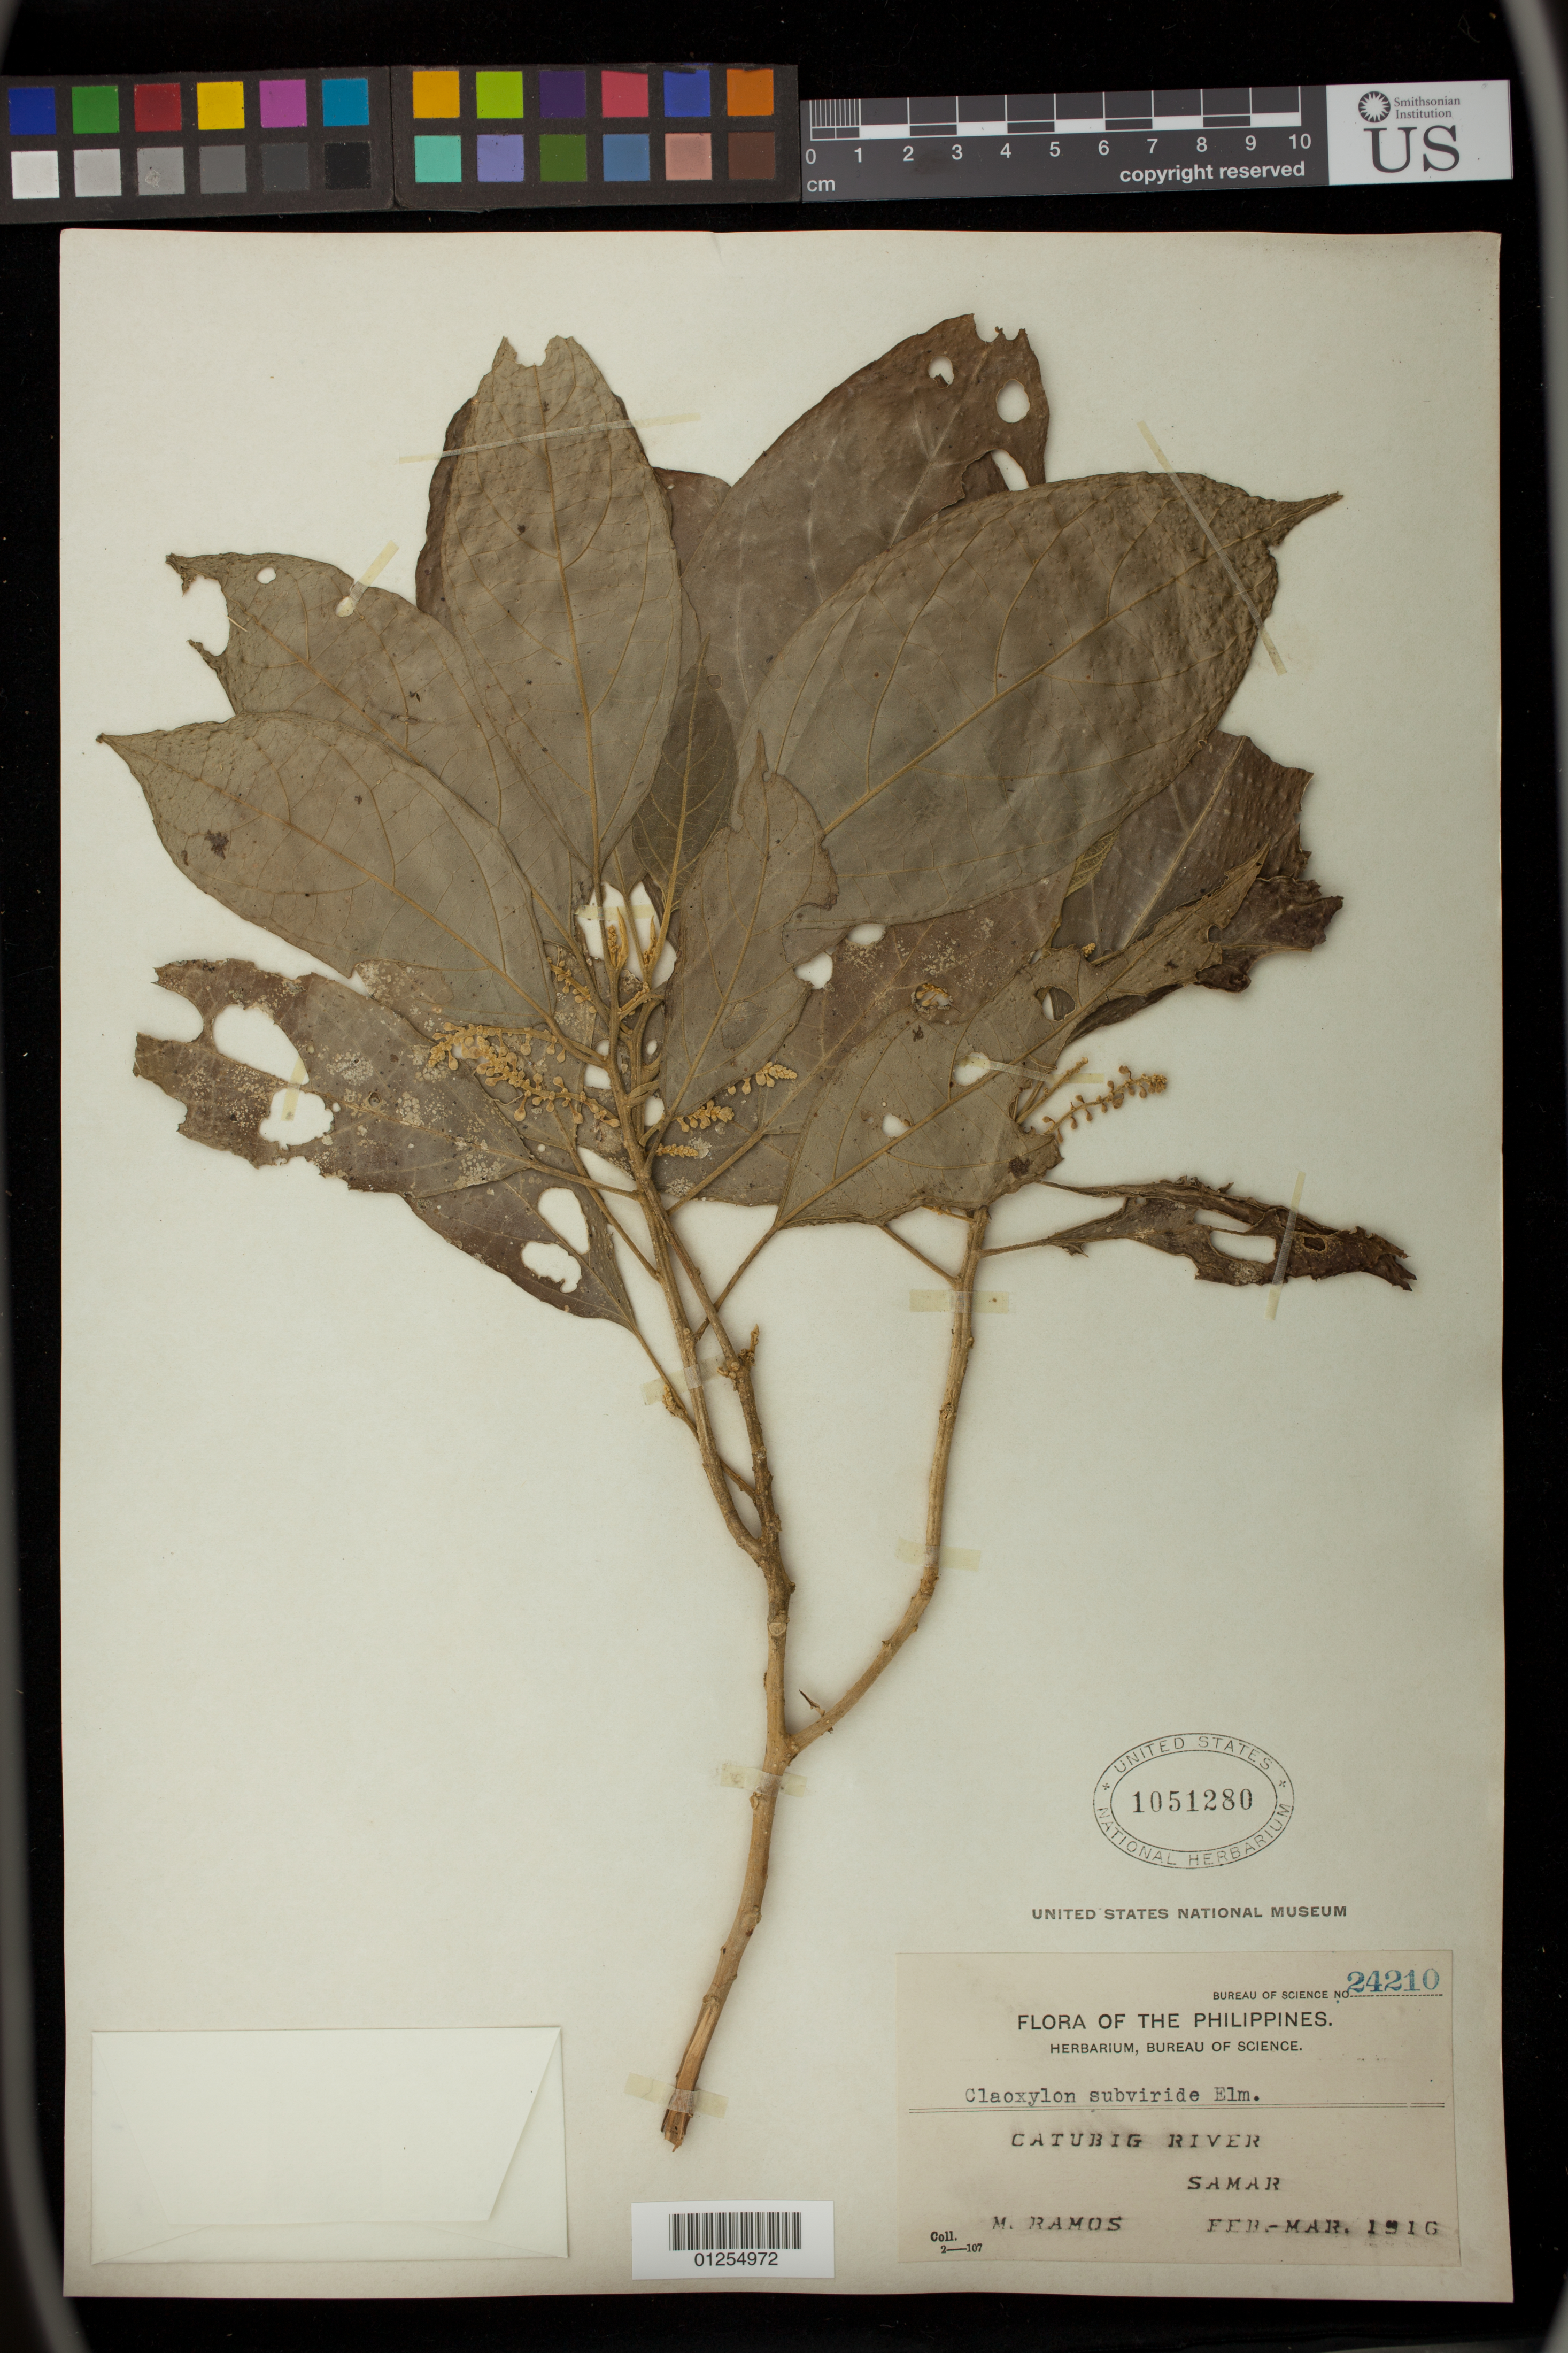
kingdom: Plantae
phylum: Tracheophyta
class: Magnoliopsida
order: Malpighiales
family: Euphorbiaceae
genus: Claoxylon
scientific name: Claoxylon subviride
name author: Elmer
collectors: M. Ramos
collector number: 24210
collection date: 1916-02/1916-03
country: Philippines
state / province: Eastern Visayas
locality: Catubig River,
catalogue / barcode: US 1051280